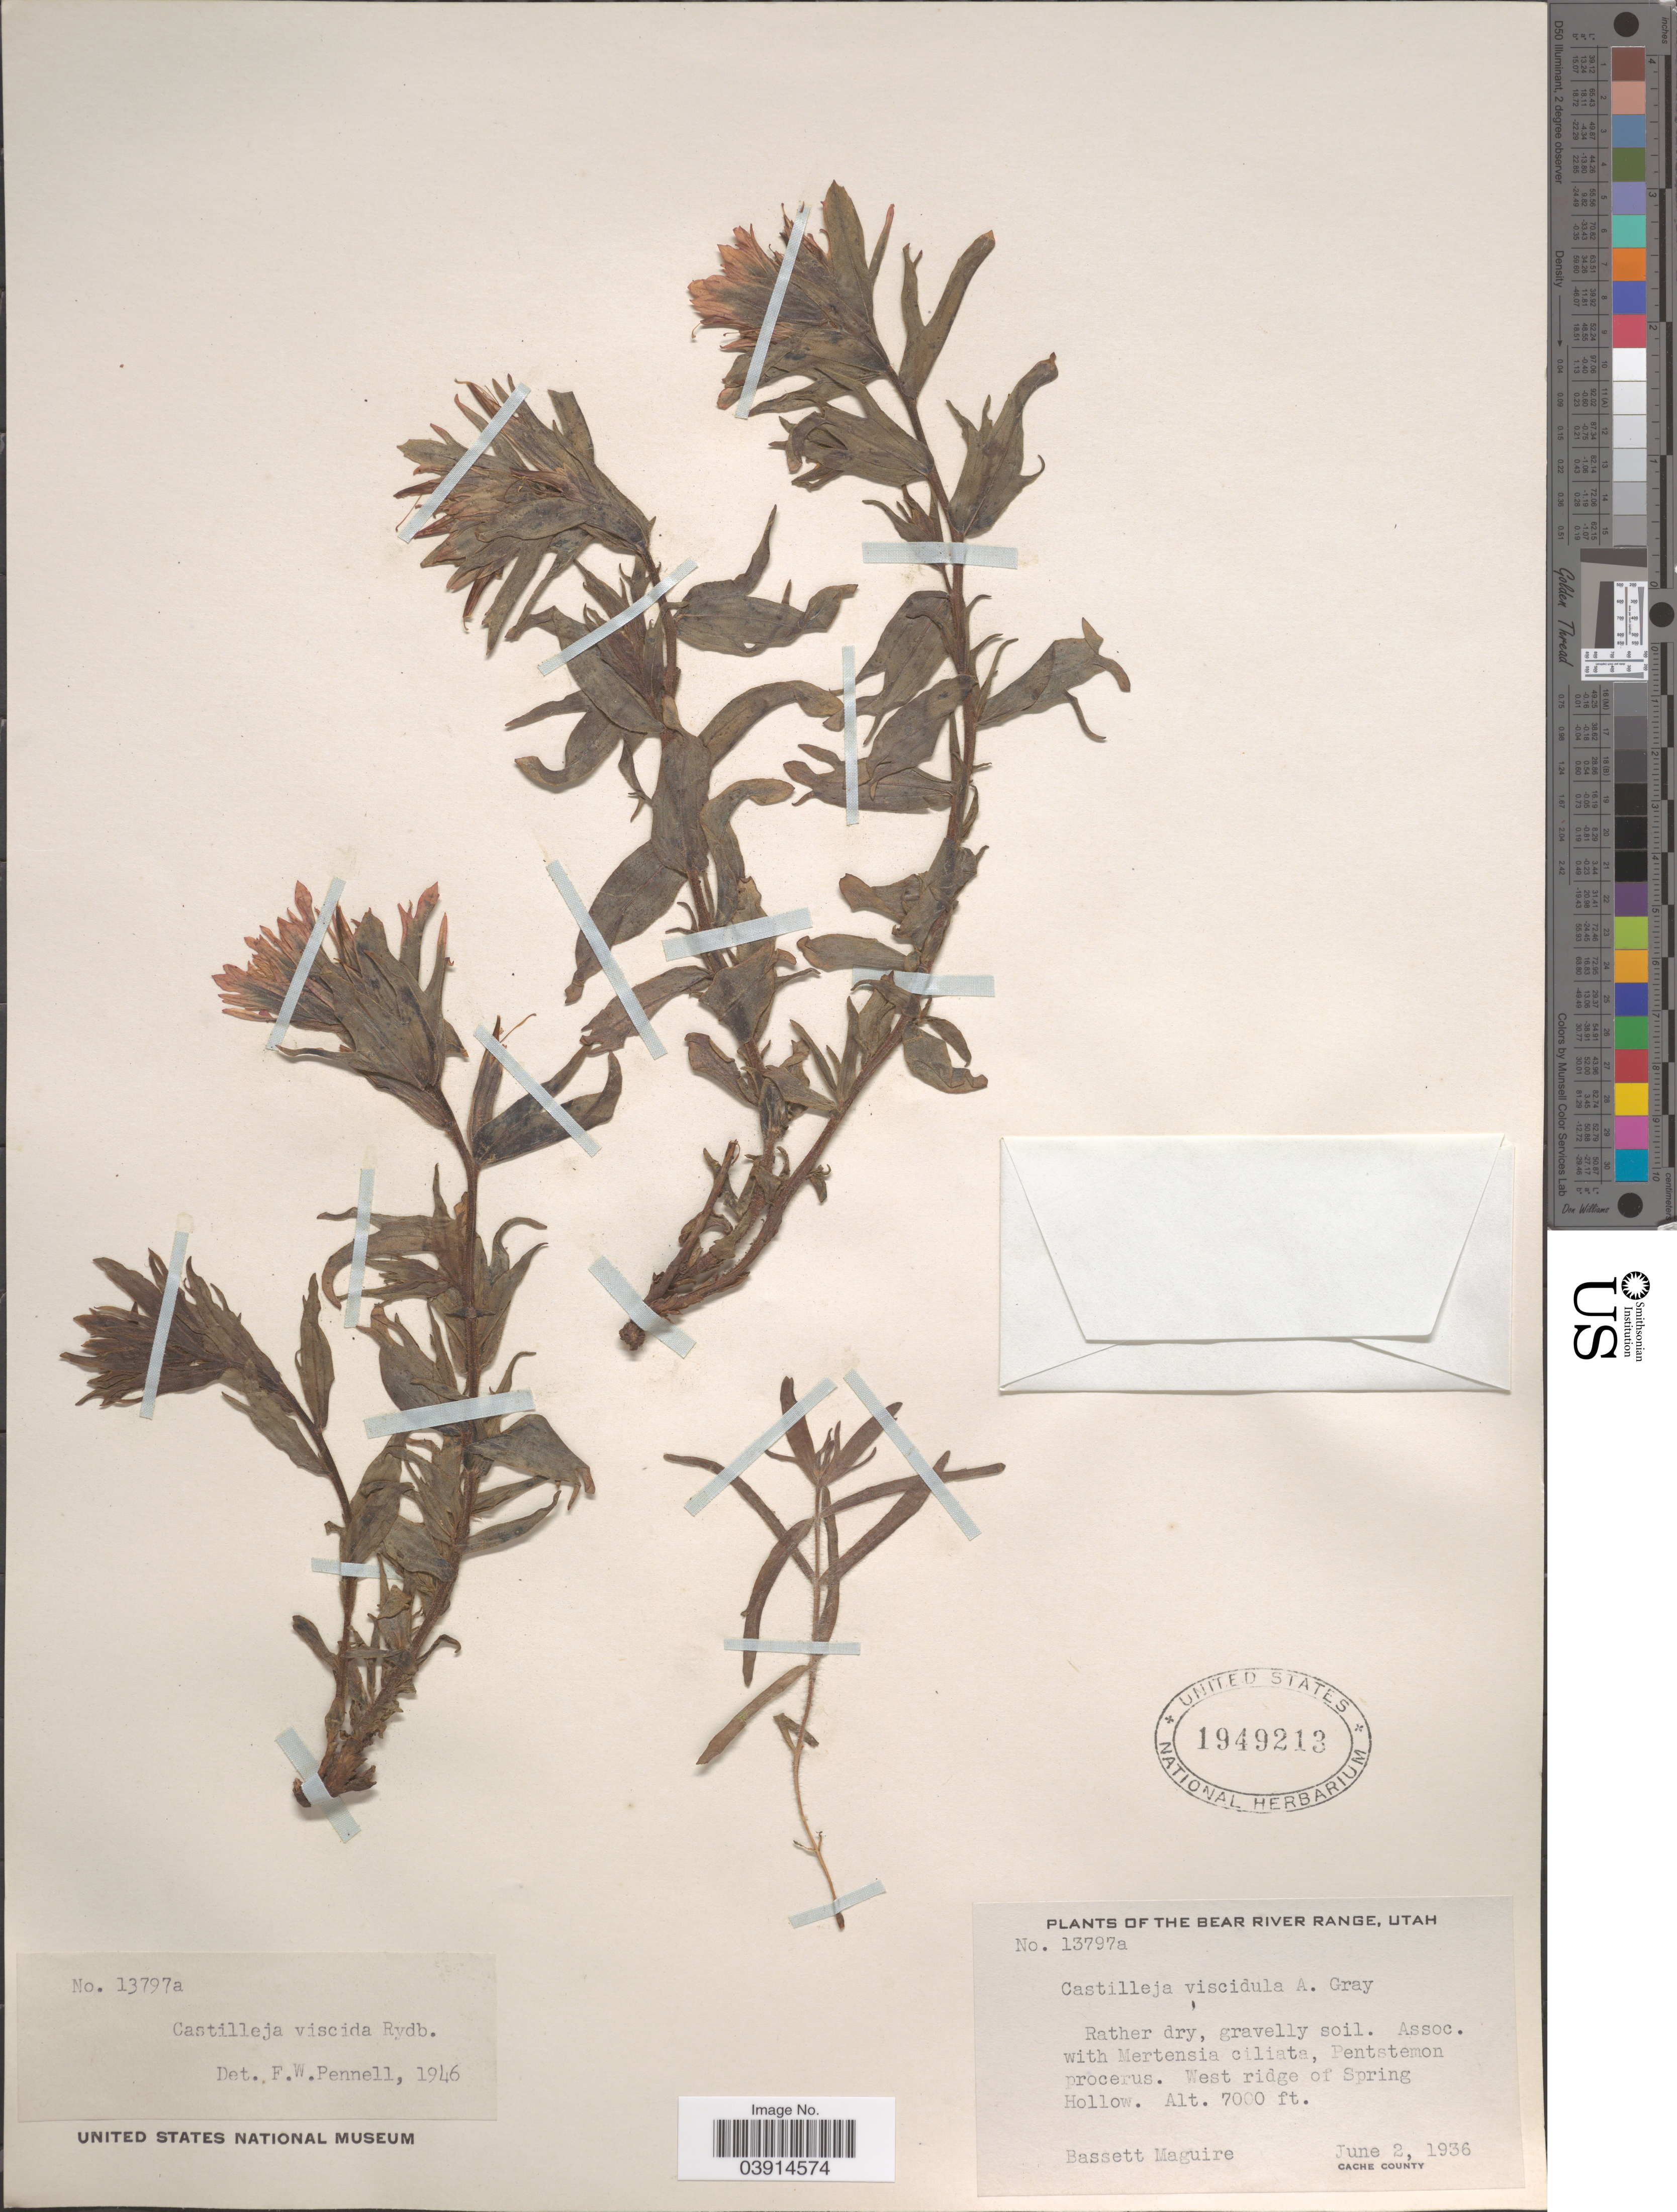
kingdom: Plantae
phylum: Tracheophyta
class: Magnoliopsida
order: Lamiales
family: Orobanchaceae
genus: Castilleja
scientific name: Castilleja viscida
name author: Rydb.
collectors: B. Maguire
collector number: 13797a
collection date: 1936-06-02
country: United States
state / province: Utah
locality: The Bear River Range. West ridge of Spring Hollow. Cache County.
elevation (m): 2134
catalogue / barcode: US 1949213